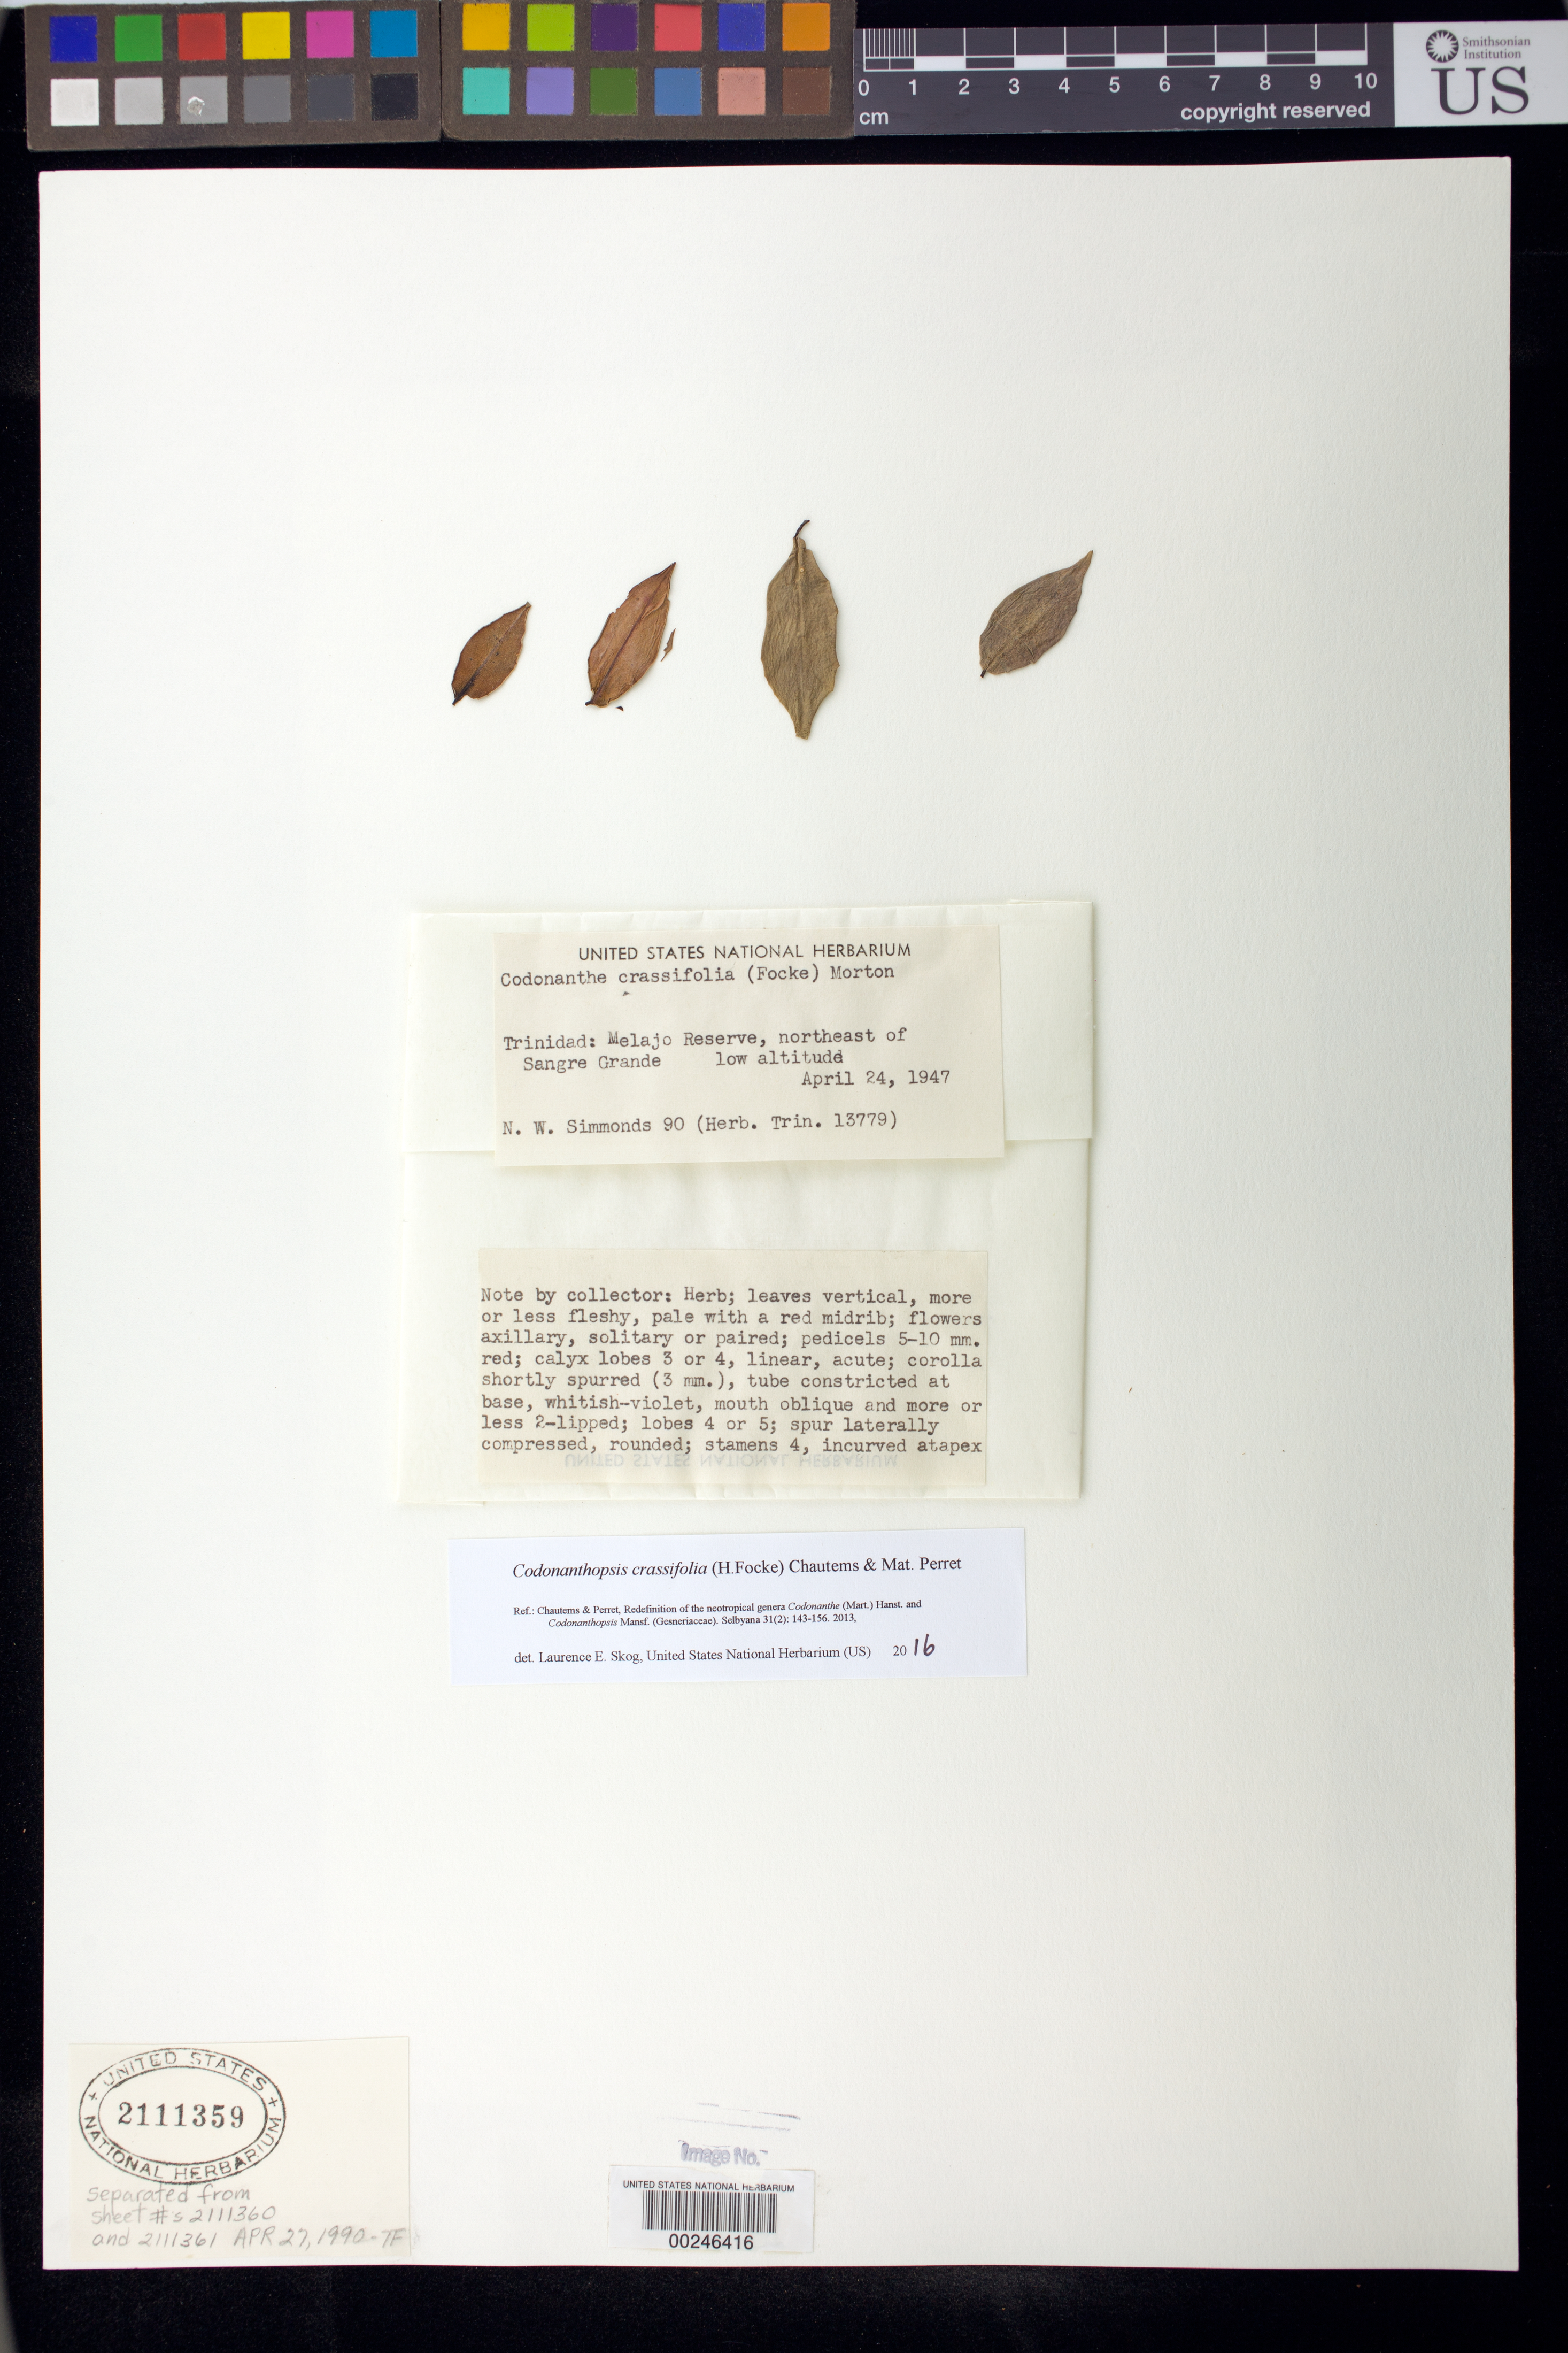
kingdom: Plantae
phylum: Tracheophyta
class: Magnoliopsida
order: Lamiales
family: Gesneriaceae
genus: Codonanthopsis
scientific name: Codonanthopsis crassifolia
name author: (H. Focke) Chautems & Mat.Perret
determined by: Skog, Laurence E.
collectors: N. W. Simmonds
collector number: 90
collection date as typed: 24 Apr 1947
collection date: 1947-04-24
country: Trinidad and Tobago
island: Trinidad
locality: Melajo Reserve, northeast of Sangre Grande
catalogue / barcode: US 2111359